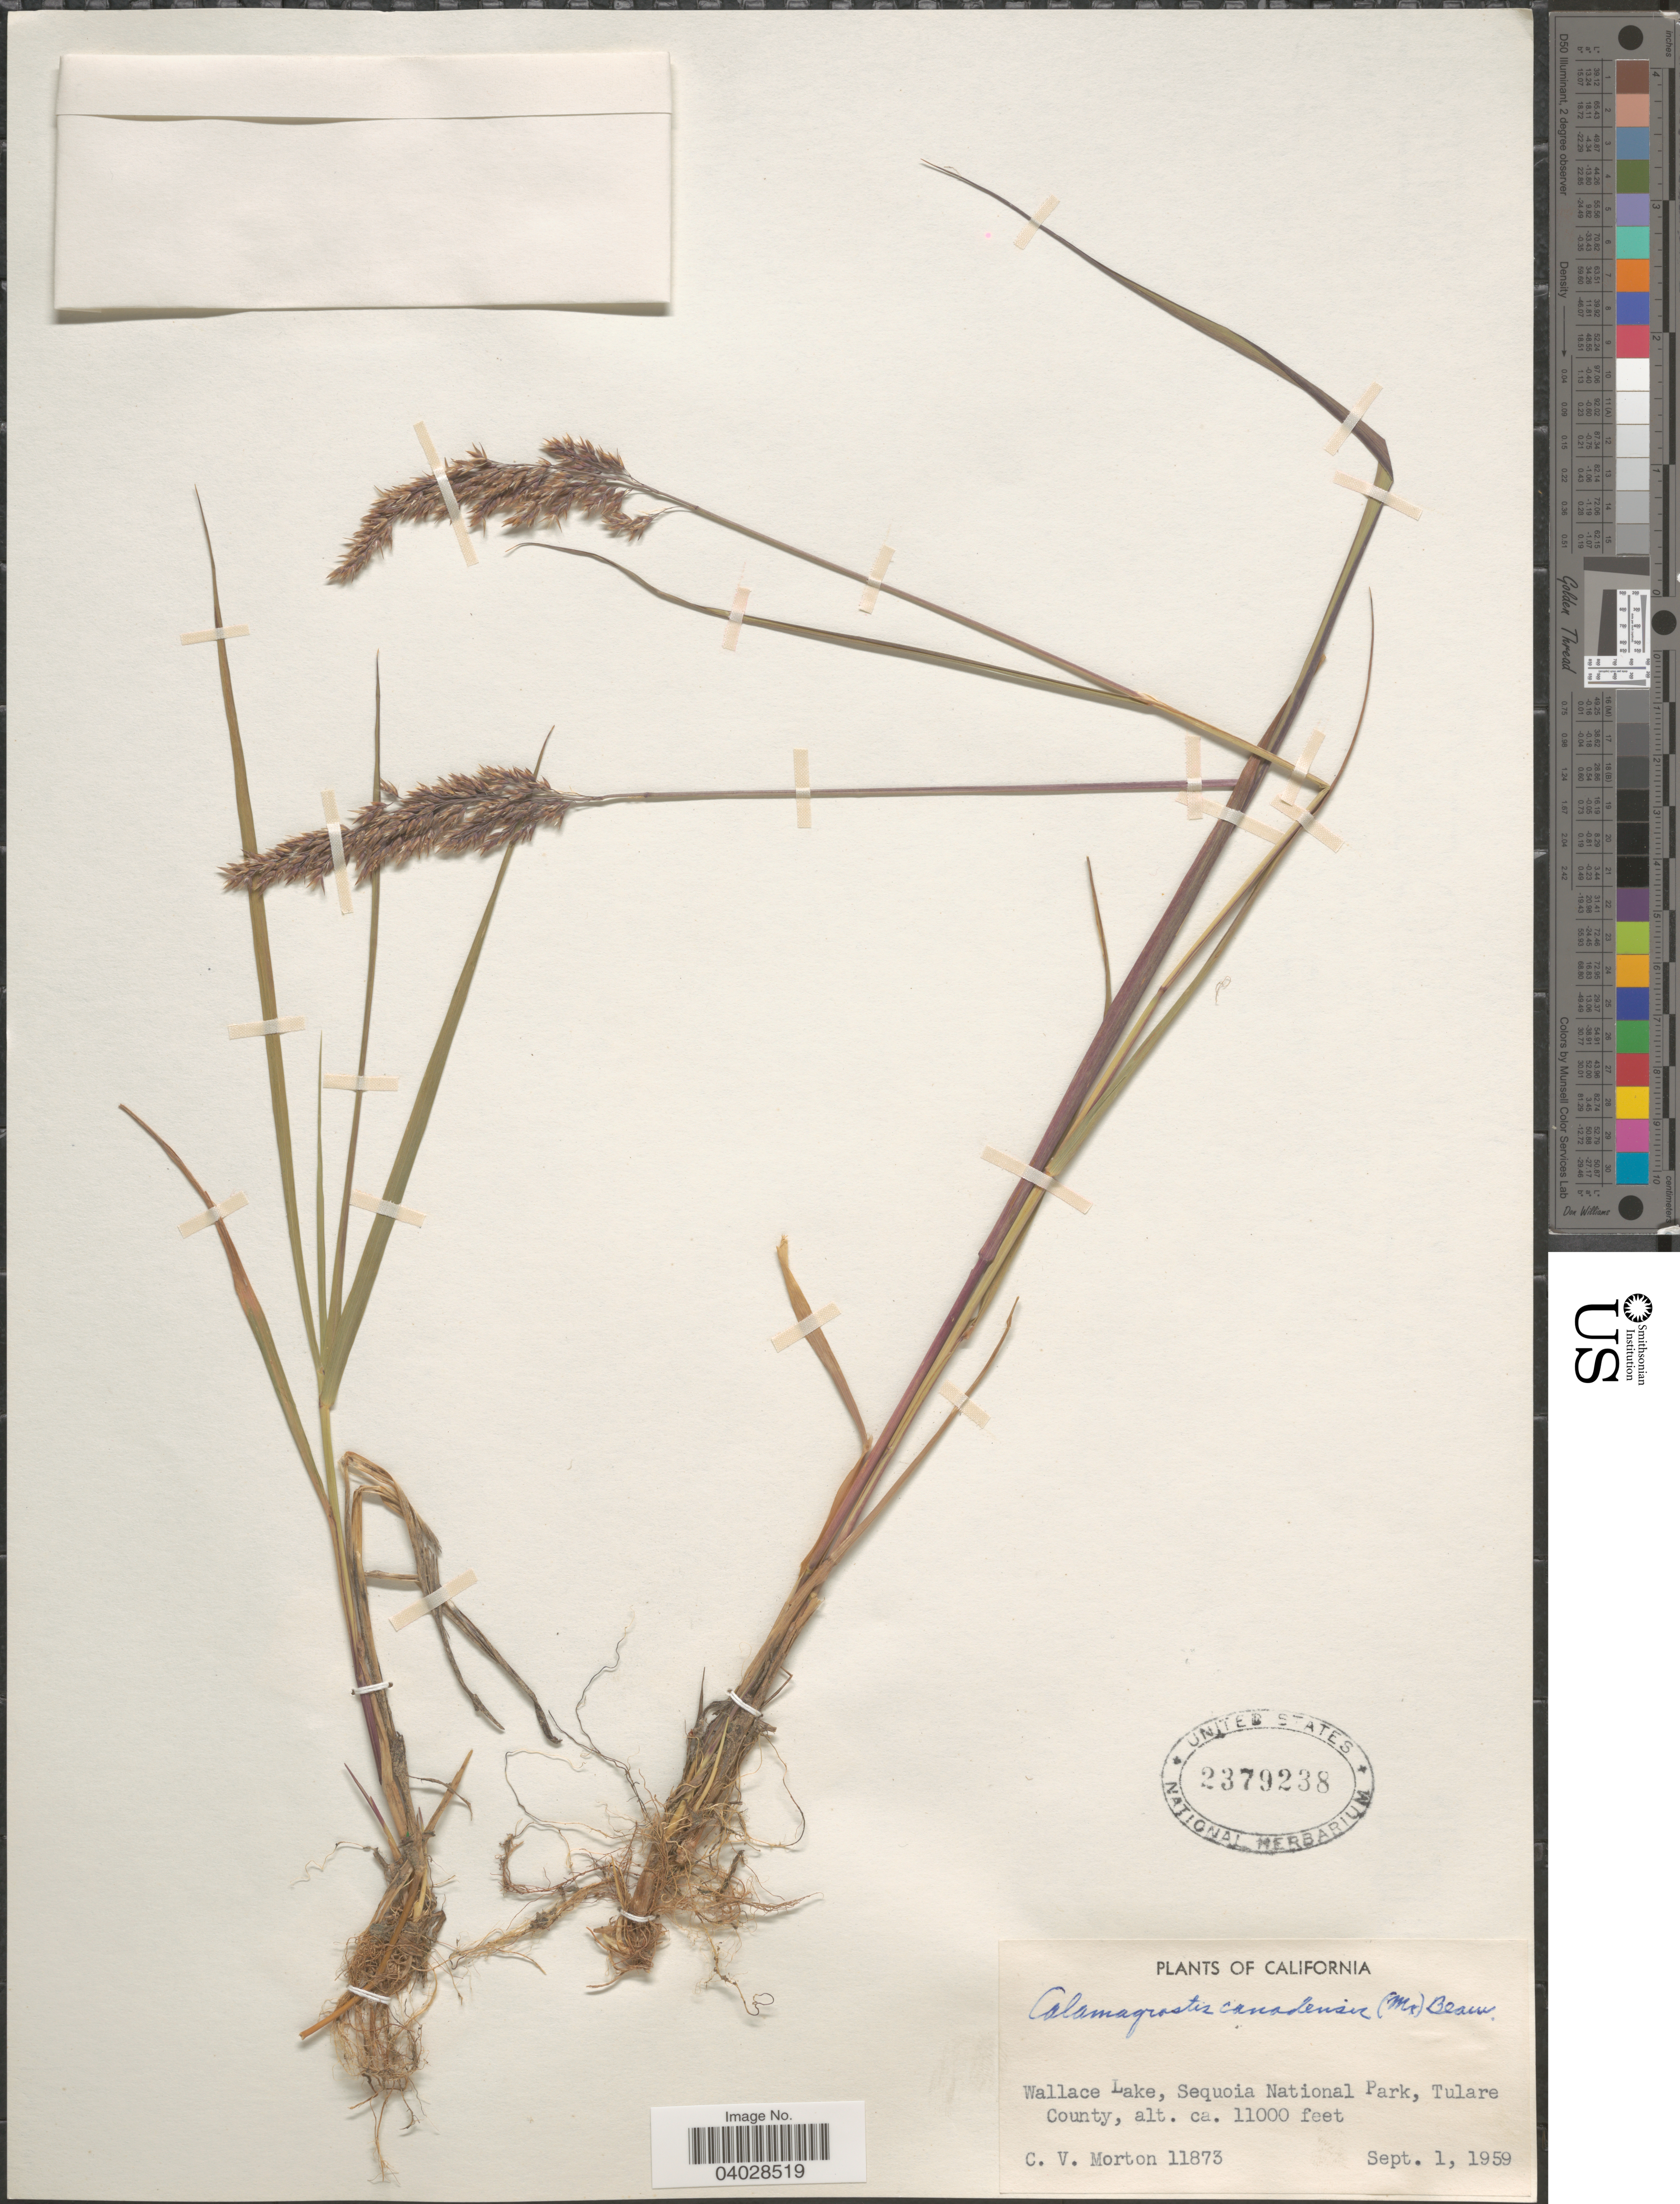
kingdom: Plantae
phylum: Tracheophyta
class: Liliopsida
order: Poales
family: Poaceae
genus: Calamagrostis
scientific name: Calamagrostis canadensis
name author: (Michx.) P. Beauv.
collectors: C. V. Morton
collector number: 11873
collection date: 1959-09-01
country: United States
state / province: California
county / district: Tulare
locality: Wallace Lake, Sequoia National Park, Tulare County.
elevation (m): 3353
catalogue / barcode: US 2379238